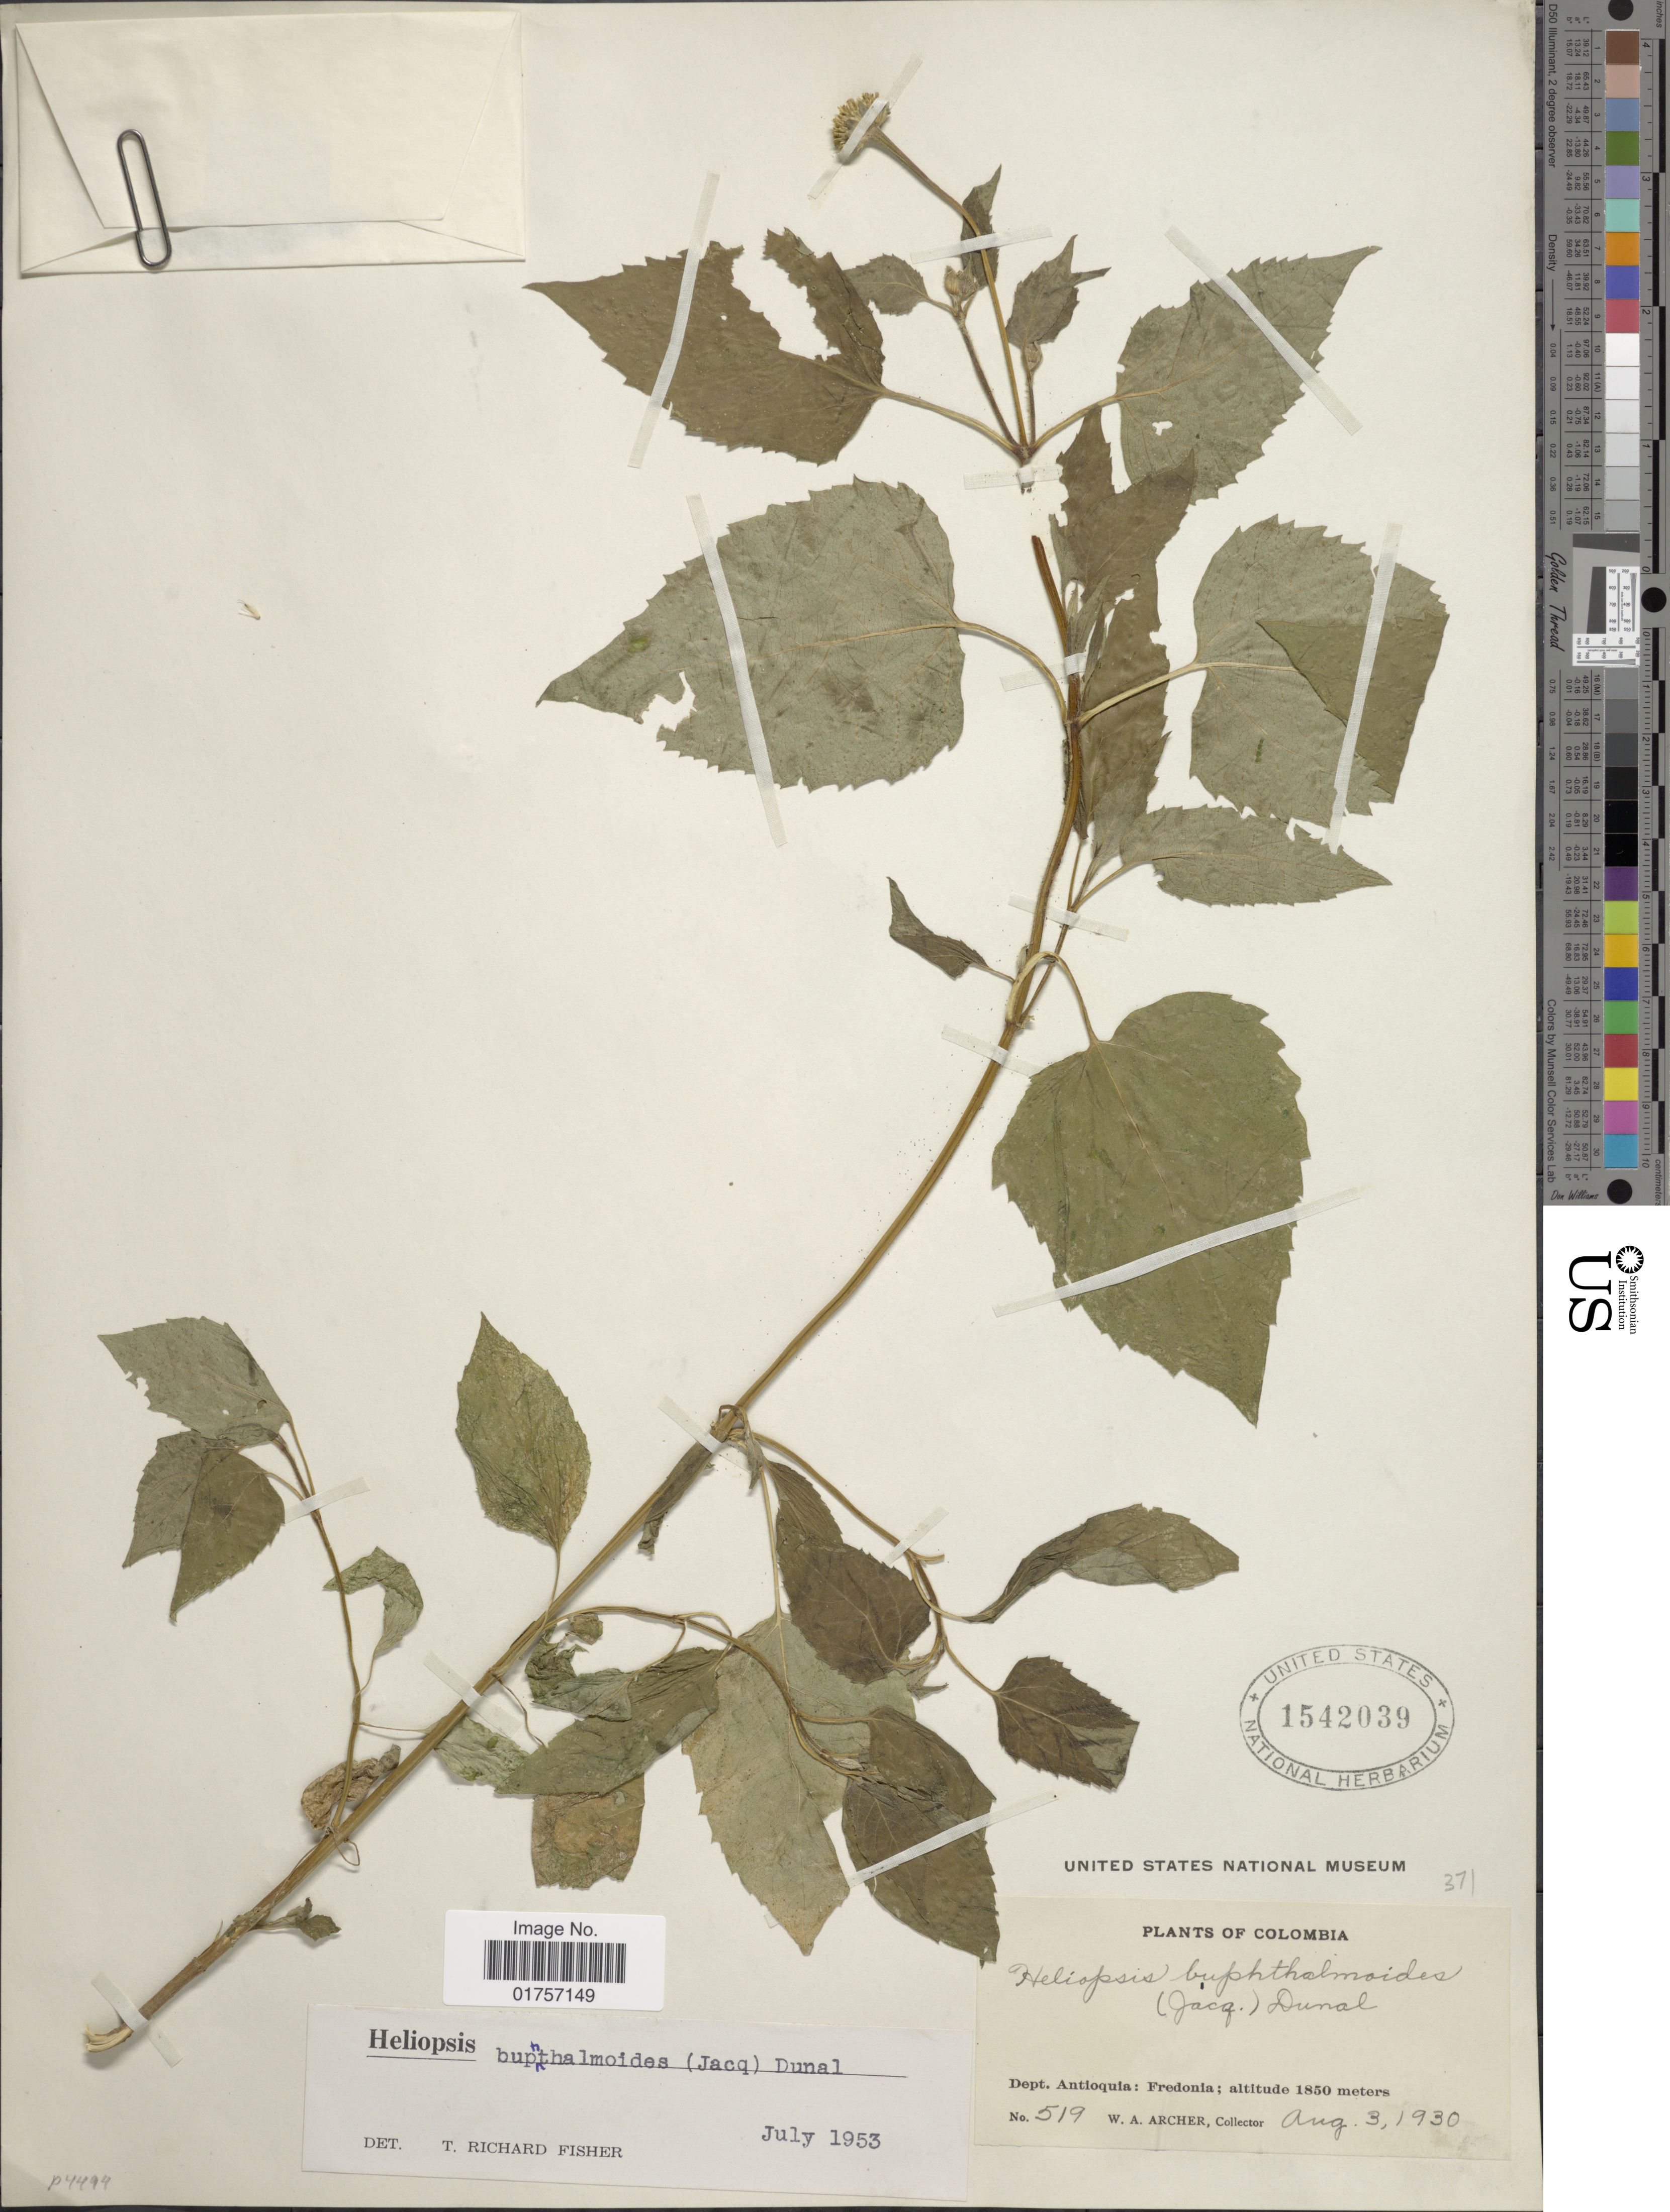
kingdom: Plantae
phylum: Tracheophyta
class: Magnoliopsida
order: Asterales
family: Asteraceae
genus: Heliopsis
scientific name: Heliopsis buphthalmoides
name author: (Jacq.) Dunal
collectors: W. A. Archer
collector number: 519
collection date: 1930-08-03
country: Colombia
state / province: Antioquia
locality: Fredonia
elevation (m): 1850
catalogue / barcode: US 1542039